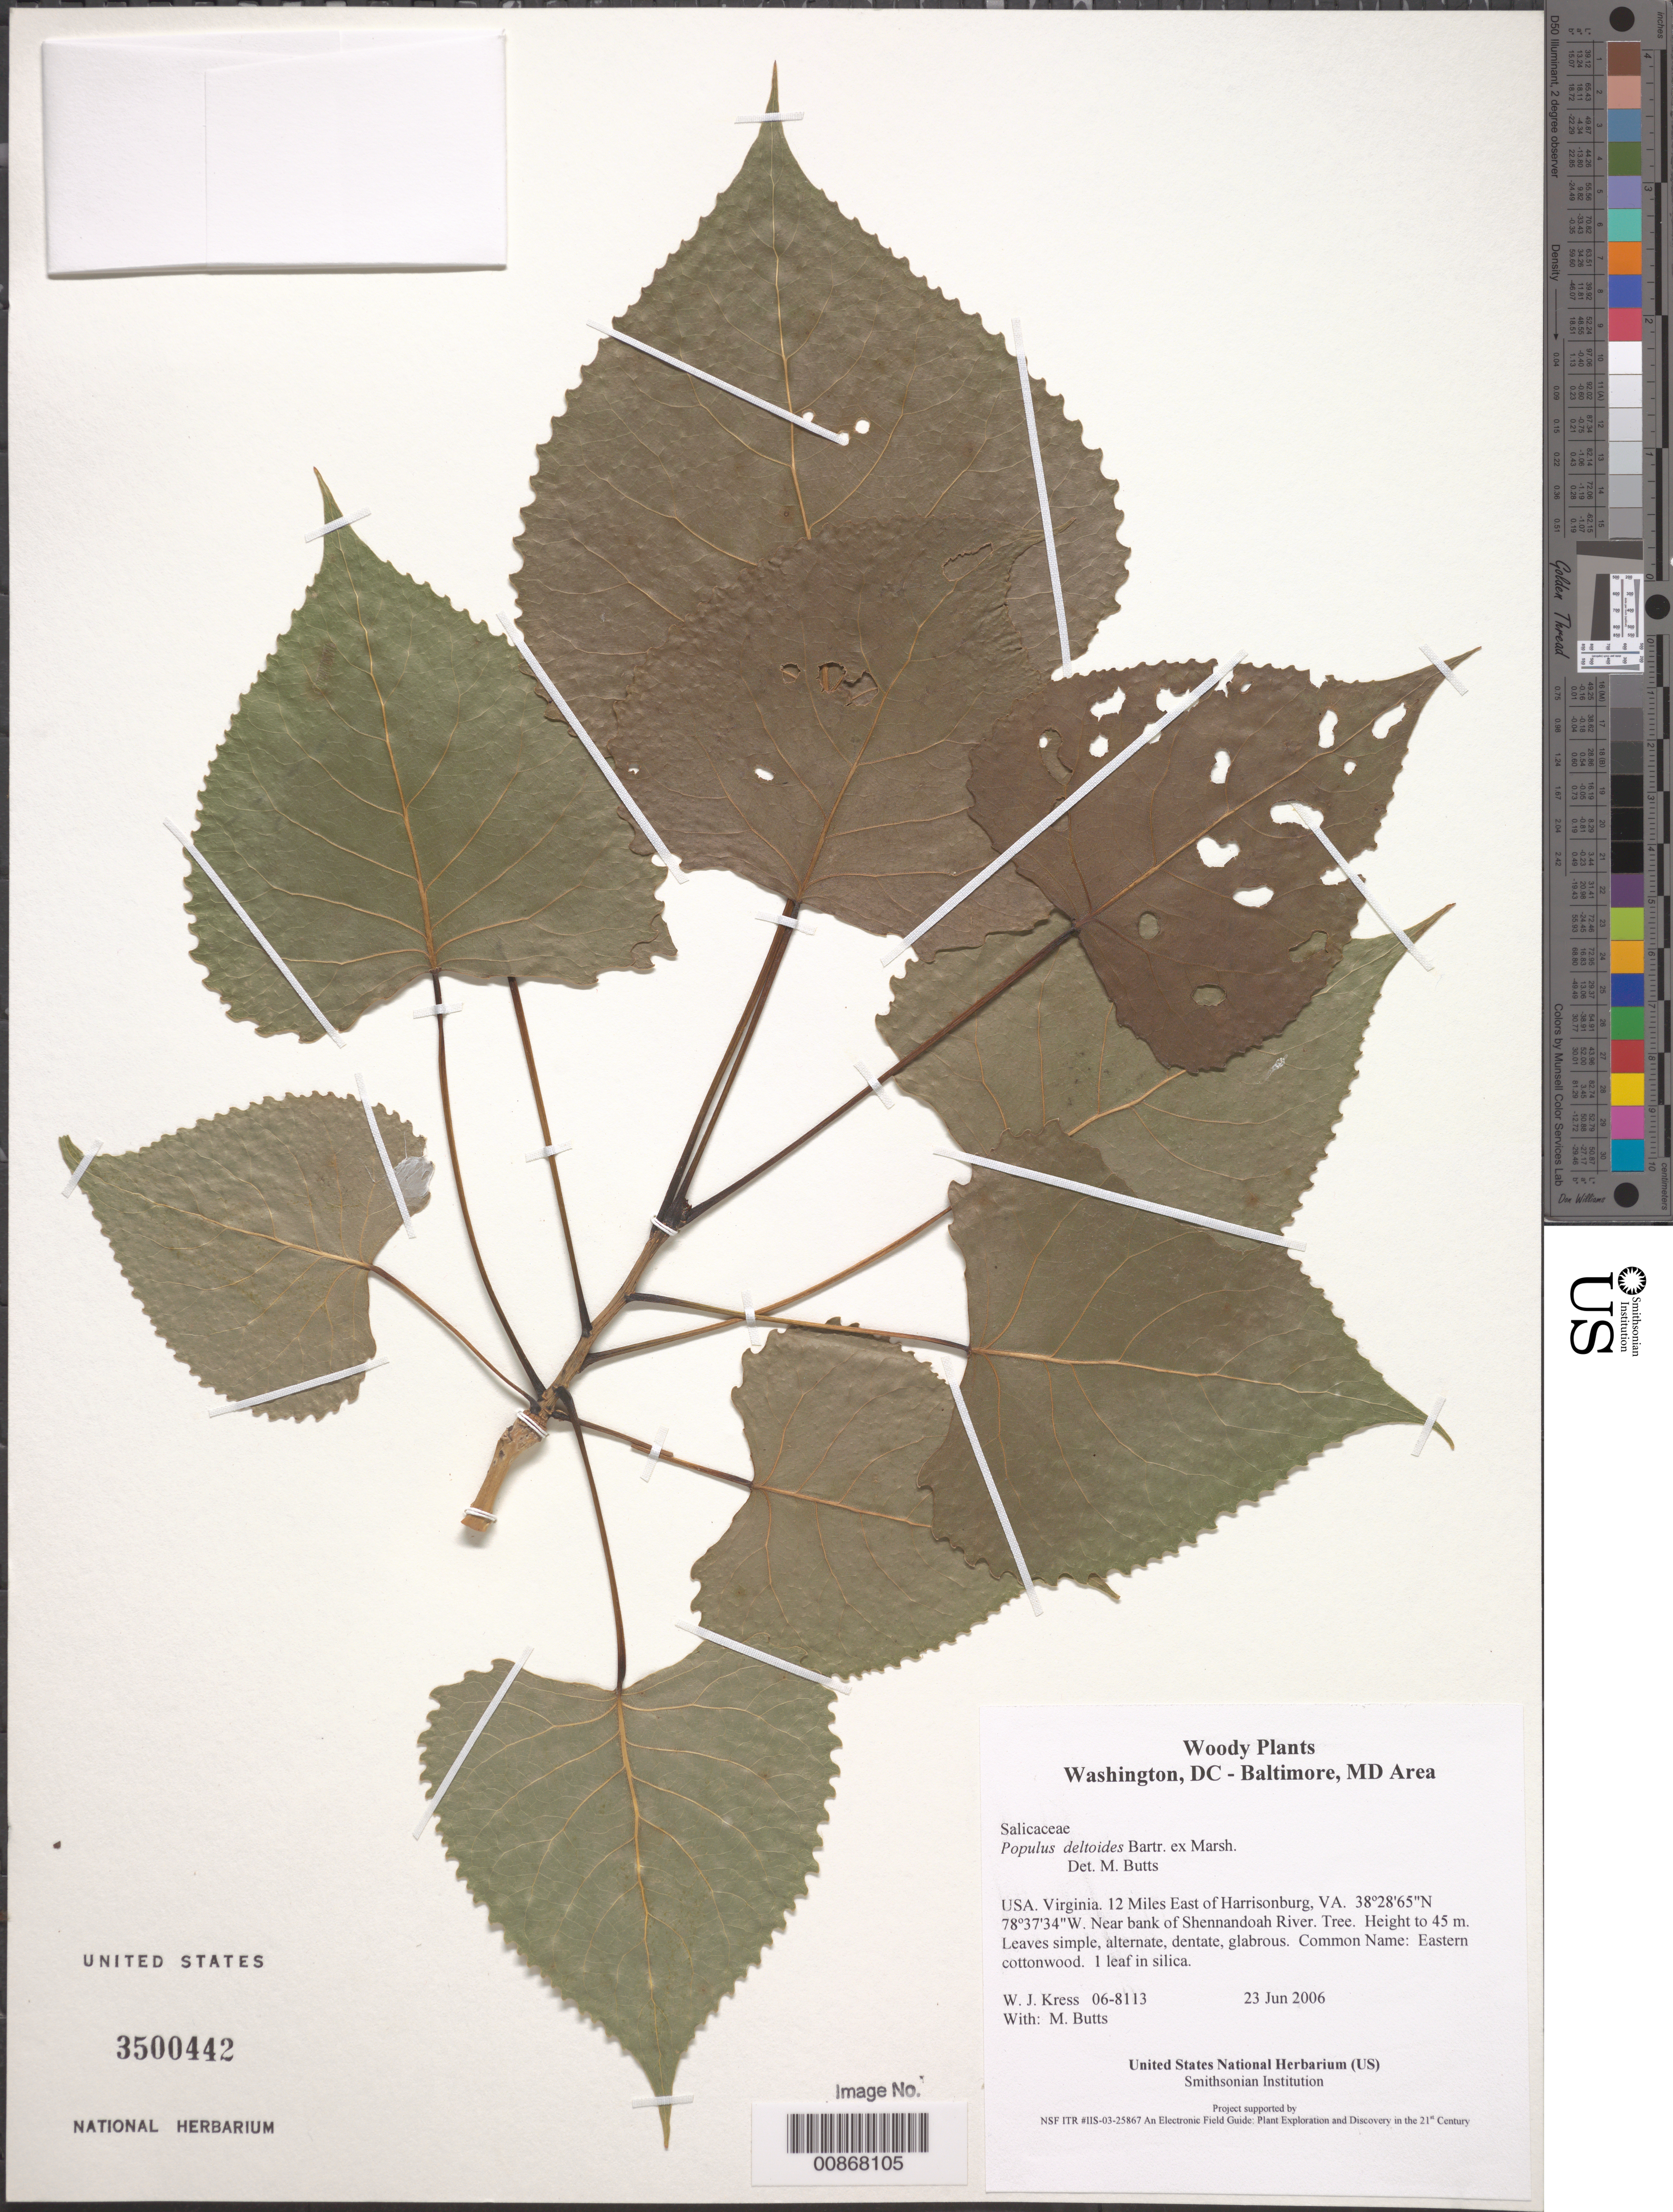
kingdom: Plantae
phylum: Tracheophyta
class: Magnoliopsida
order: Malpighiales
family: Salicaceae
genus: Populus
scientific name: Populus deltoides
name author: W. Bartram ex Marshall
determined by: Butts, M. B.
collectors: W. J. Kress & M. B. Butts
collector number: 06-8113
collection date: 2006-06-23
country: United States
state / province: Virginia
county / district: Rockingham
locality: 12 mi. E of Harrisonburg, VA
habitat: Near bank of Shennandoah River.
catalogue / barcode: US 3500442